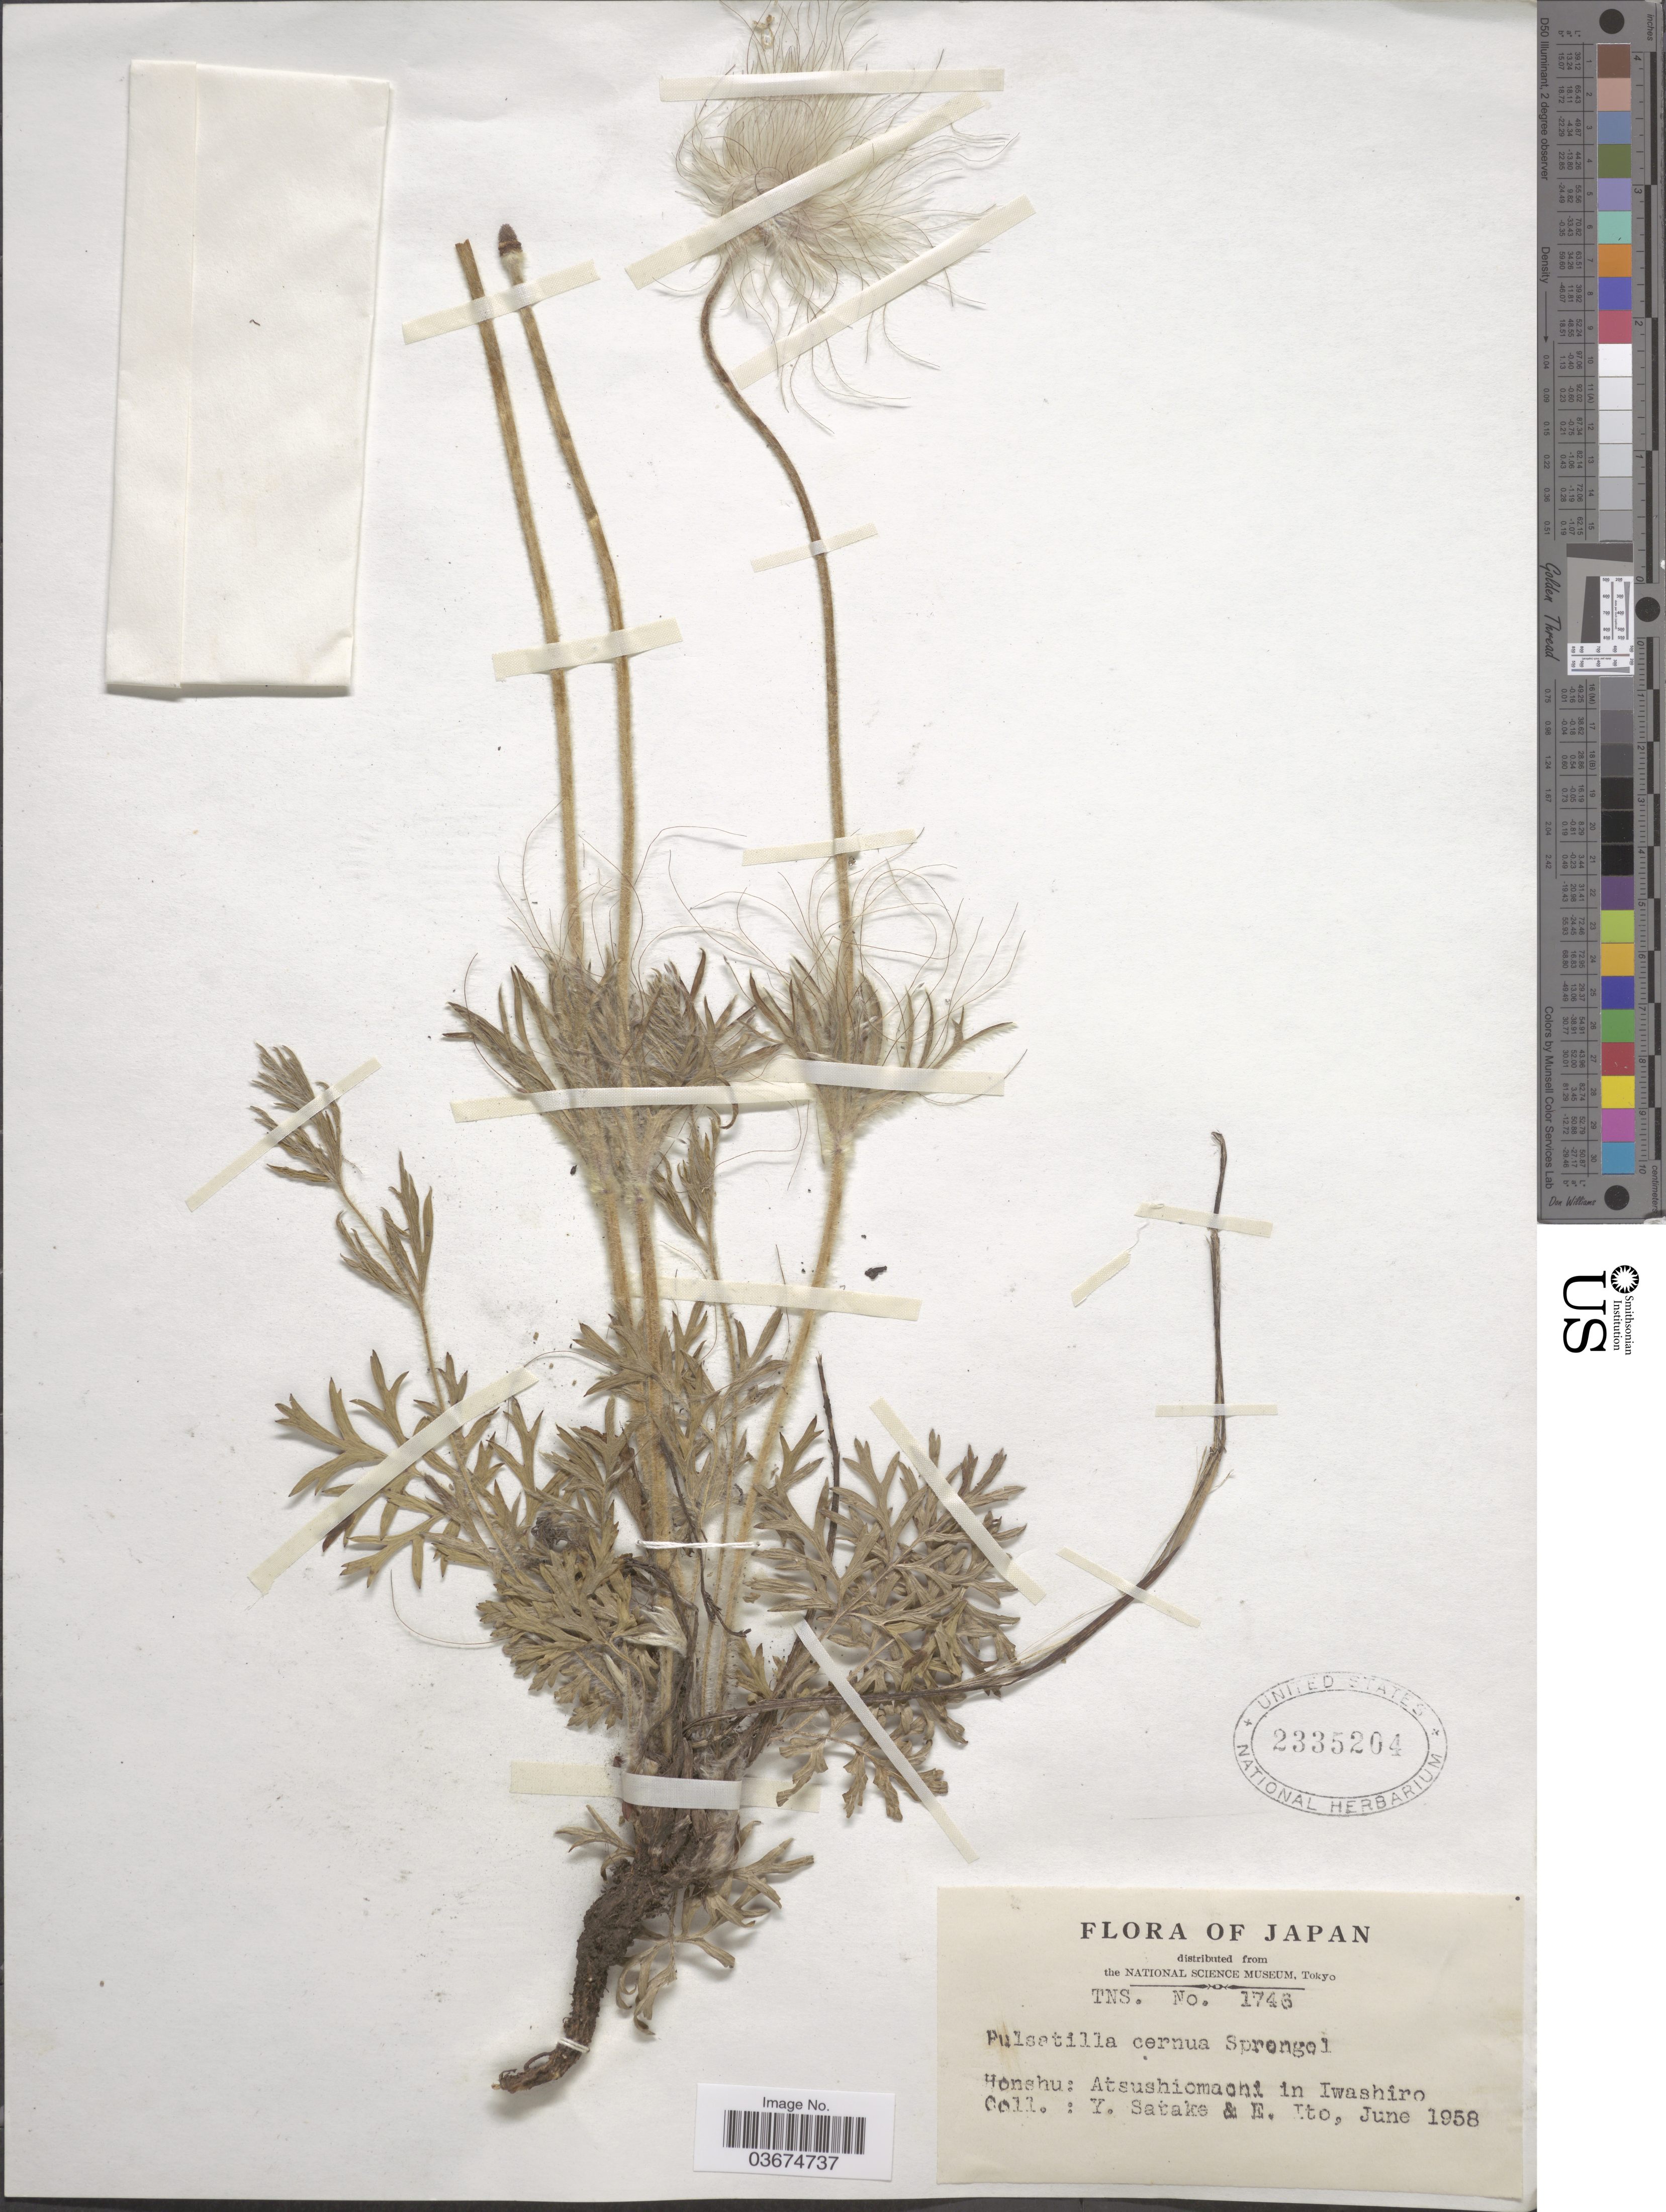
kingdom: Plantae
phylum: Tracheophyta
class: Magnoliopsida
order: Ranunculales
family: Ranunculaceae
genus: Pulsatilla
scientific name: Pulsatilla cernua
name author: (Thunb.) Bercht. & J. Presl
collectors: Y. Satake & E. Ito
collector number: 1746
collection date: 1958-06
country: Japan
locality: Honshu: Atsushiomachi in Iwashiro.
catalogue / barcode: US 2335204